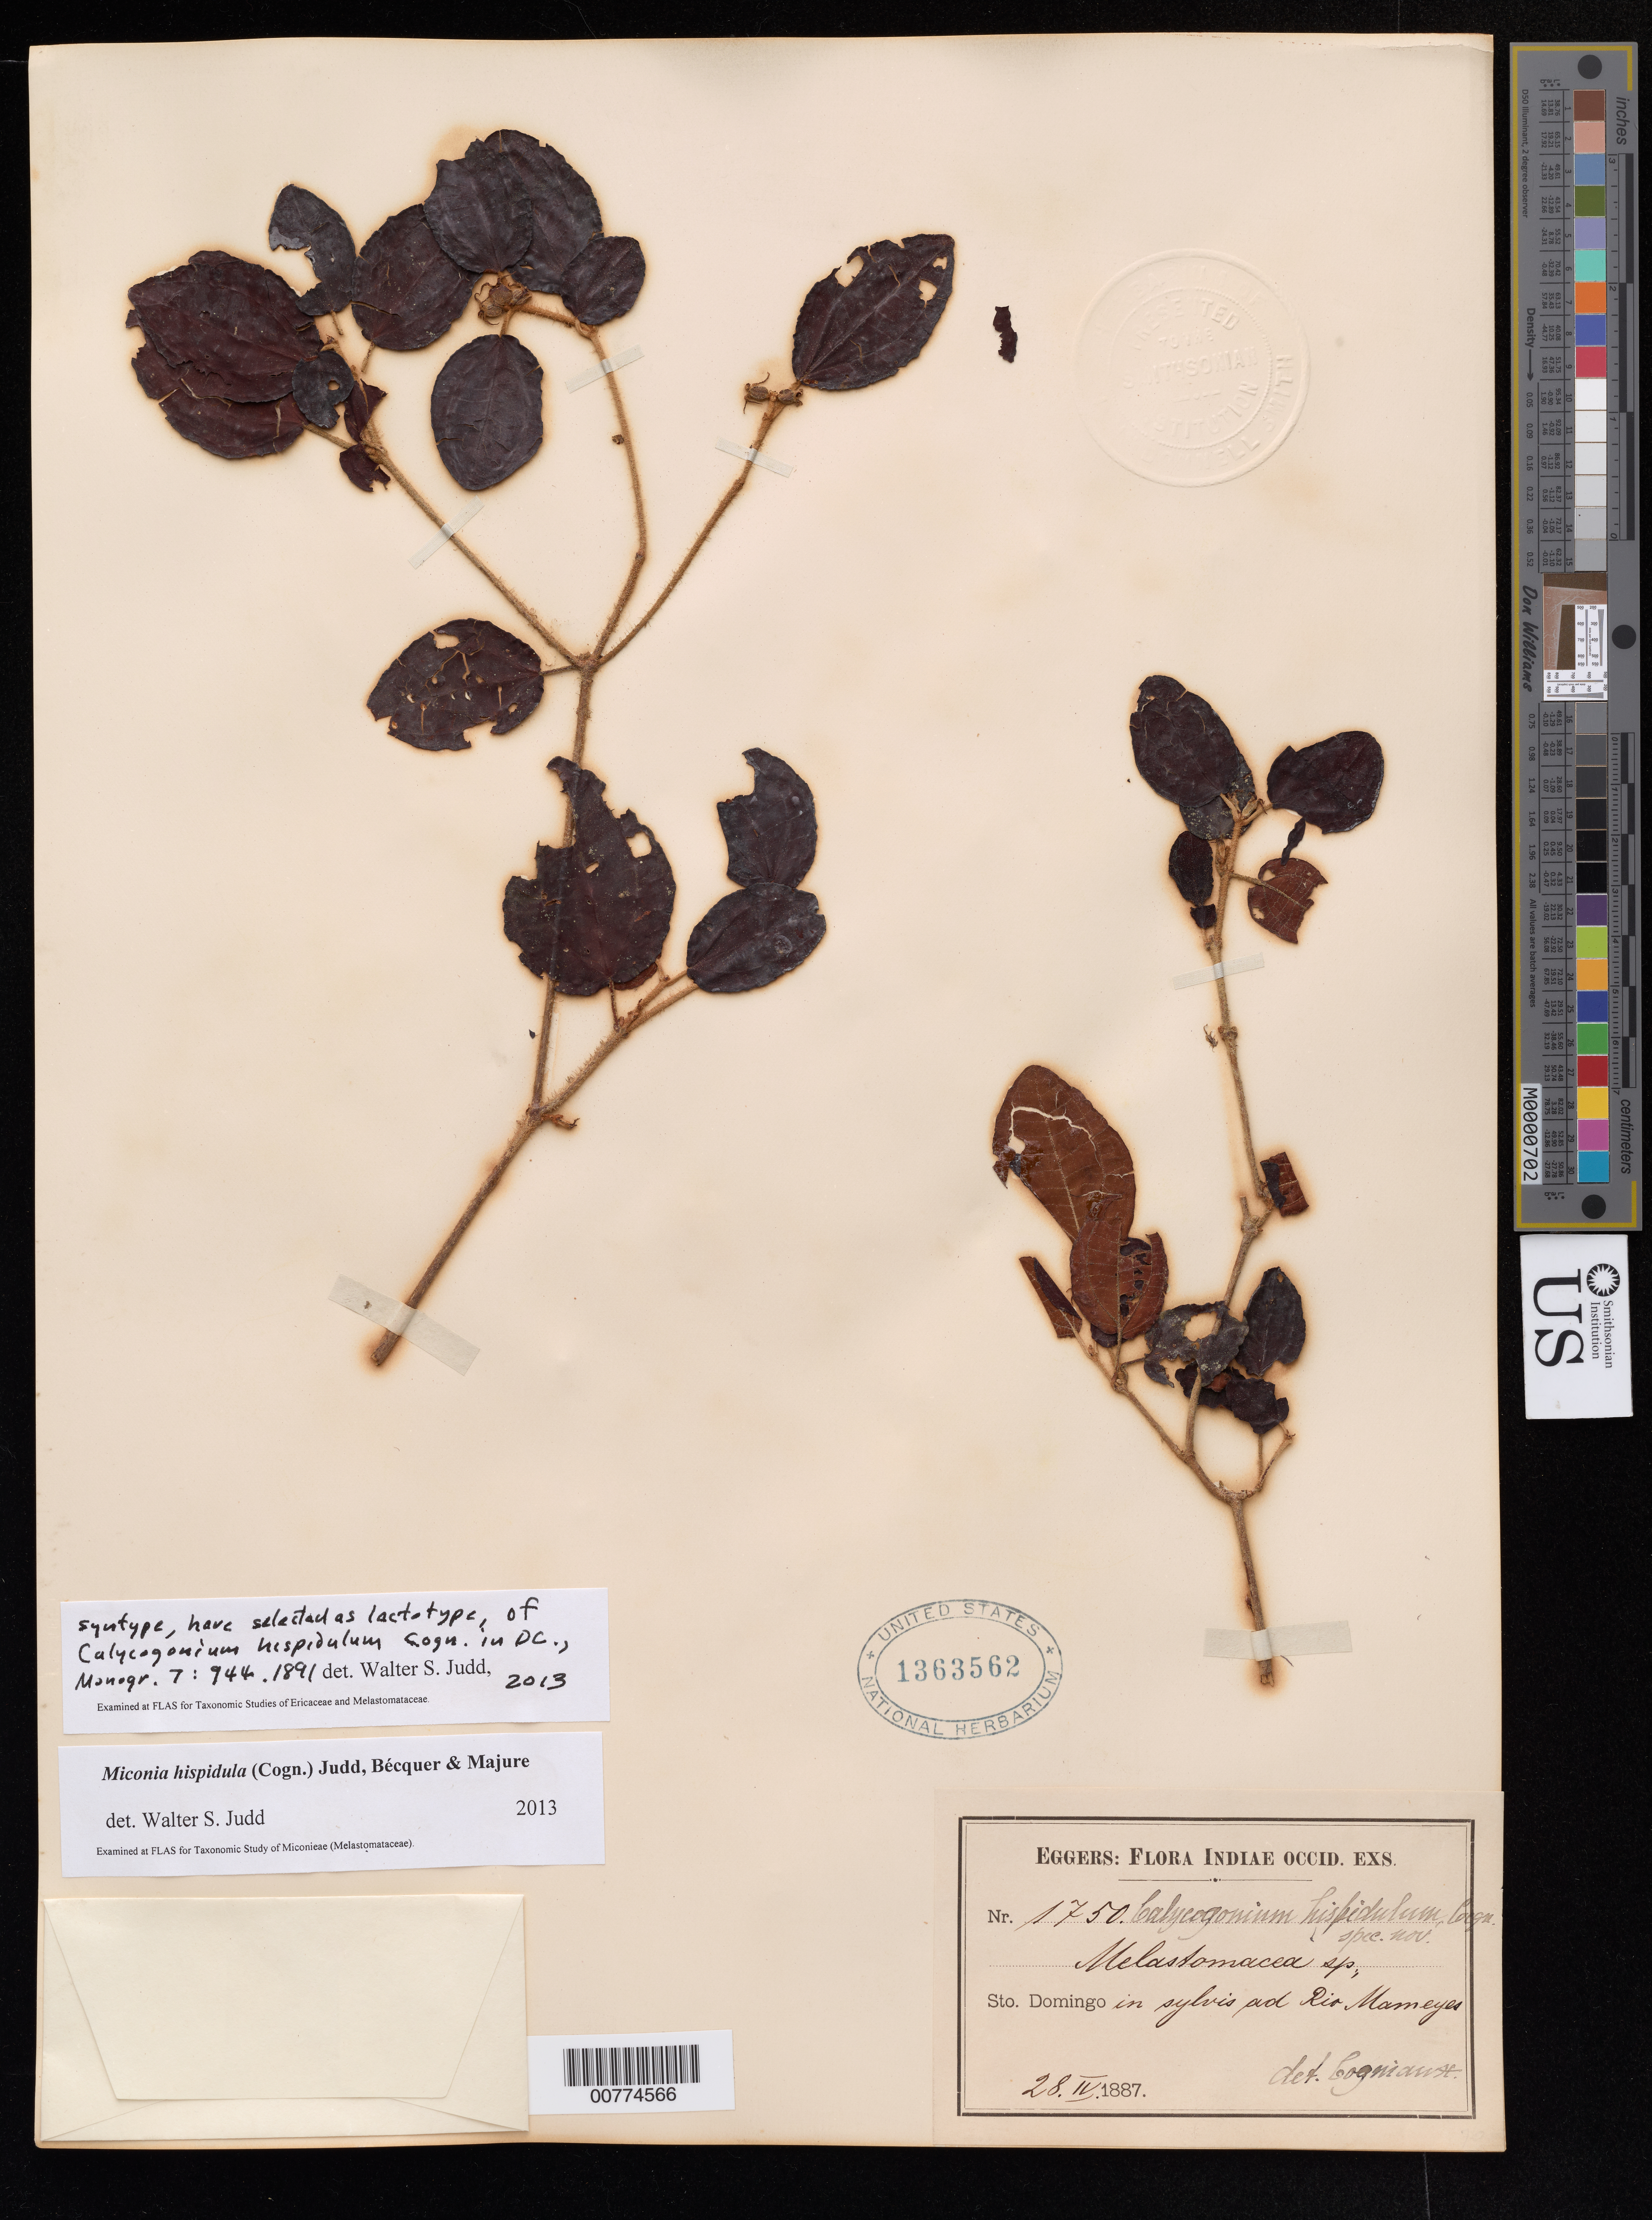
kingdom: Plantae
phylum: Tracheophyta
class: Magnoliopsida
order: Myrtales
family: Melastomataceae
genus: Miconia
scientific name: Miconia hispidula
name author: (Cogn.) Judd et al.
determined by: Judd, Walter S.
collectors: H. F. A. von Eggers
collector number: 1750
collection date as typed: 28 Apr 1887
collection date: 1887-04-28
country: Dominican Republic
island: Hispaniola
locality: Rio Nameyes.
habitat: In sylvis.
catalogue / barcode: US 1363562